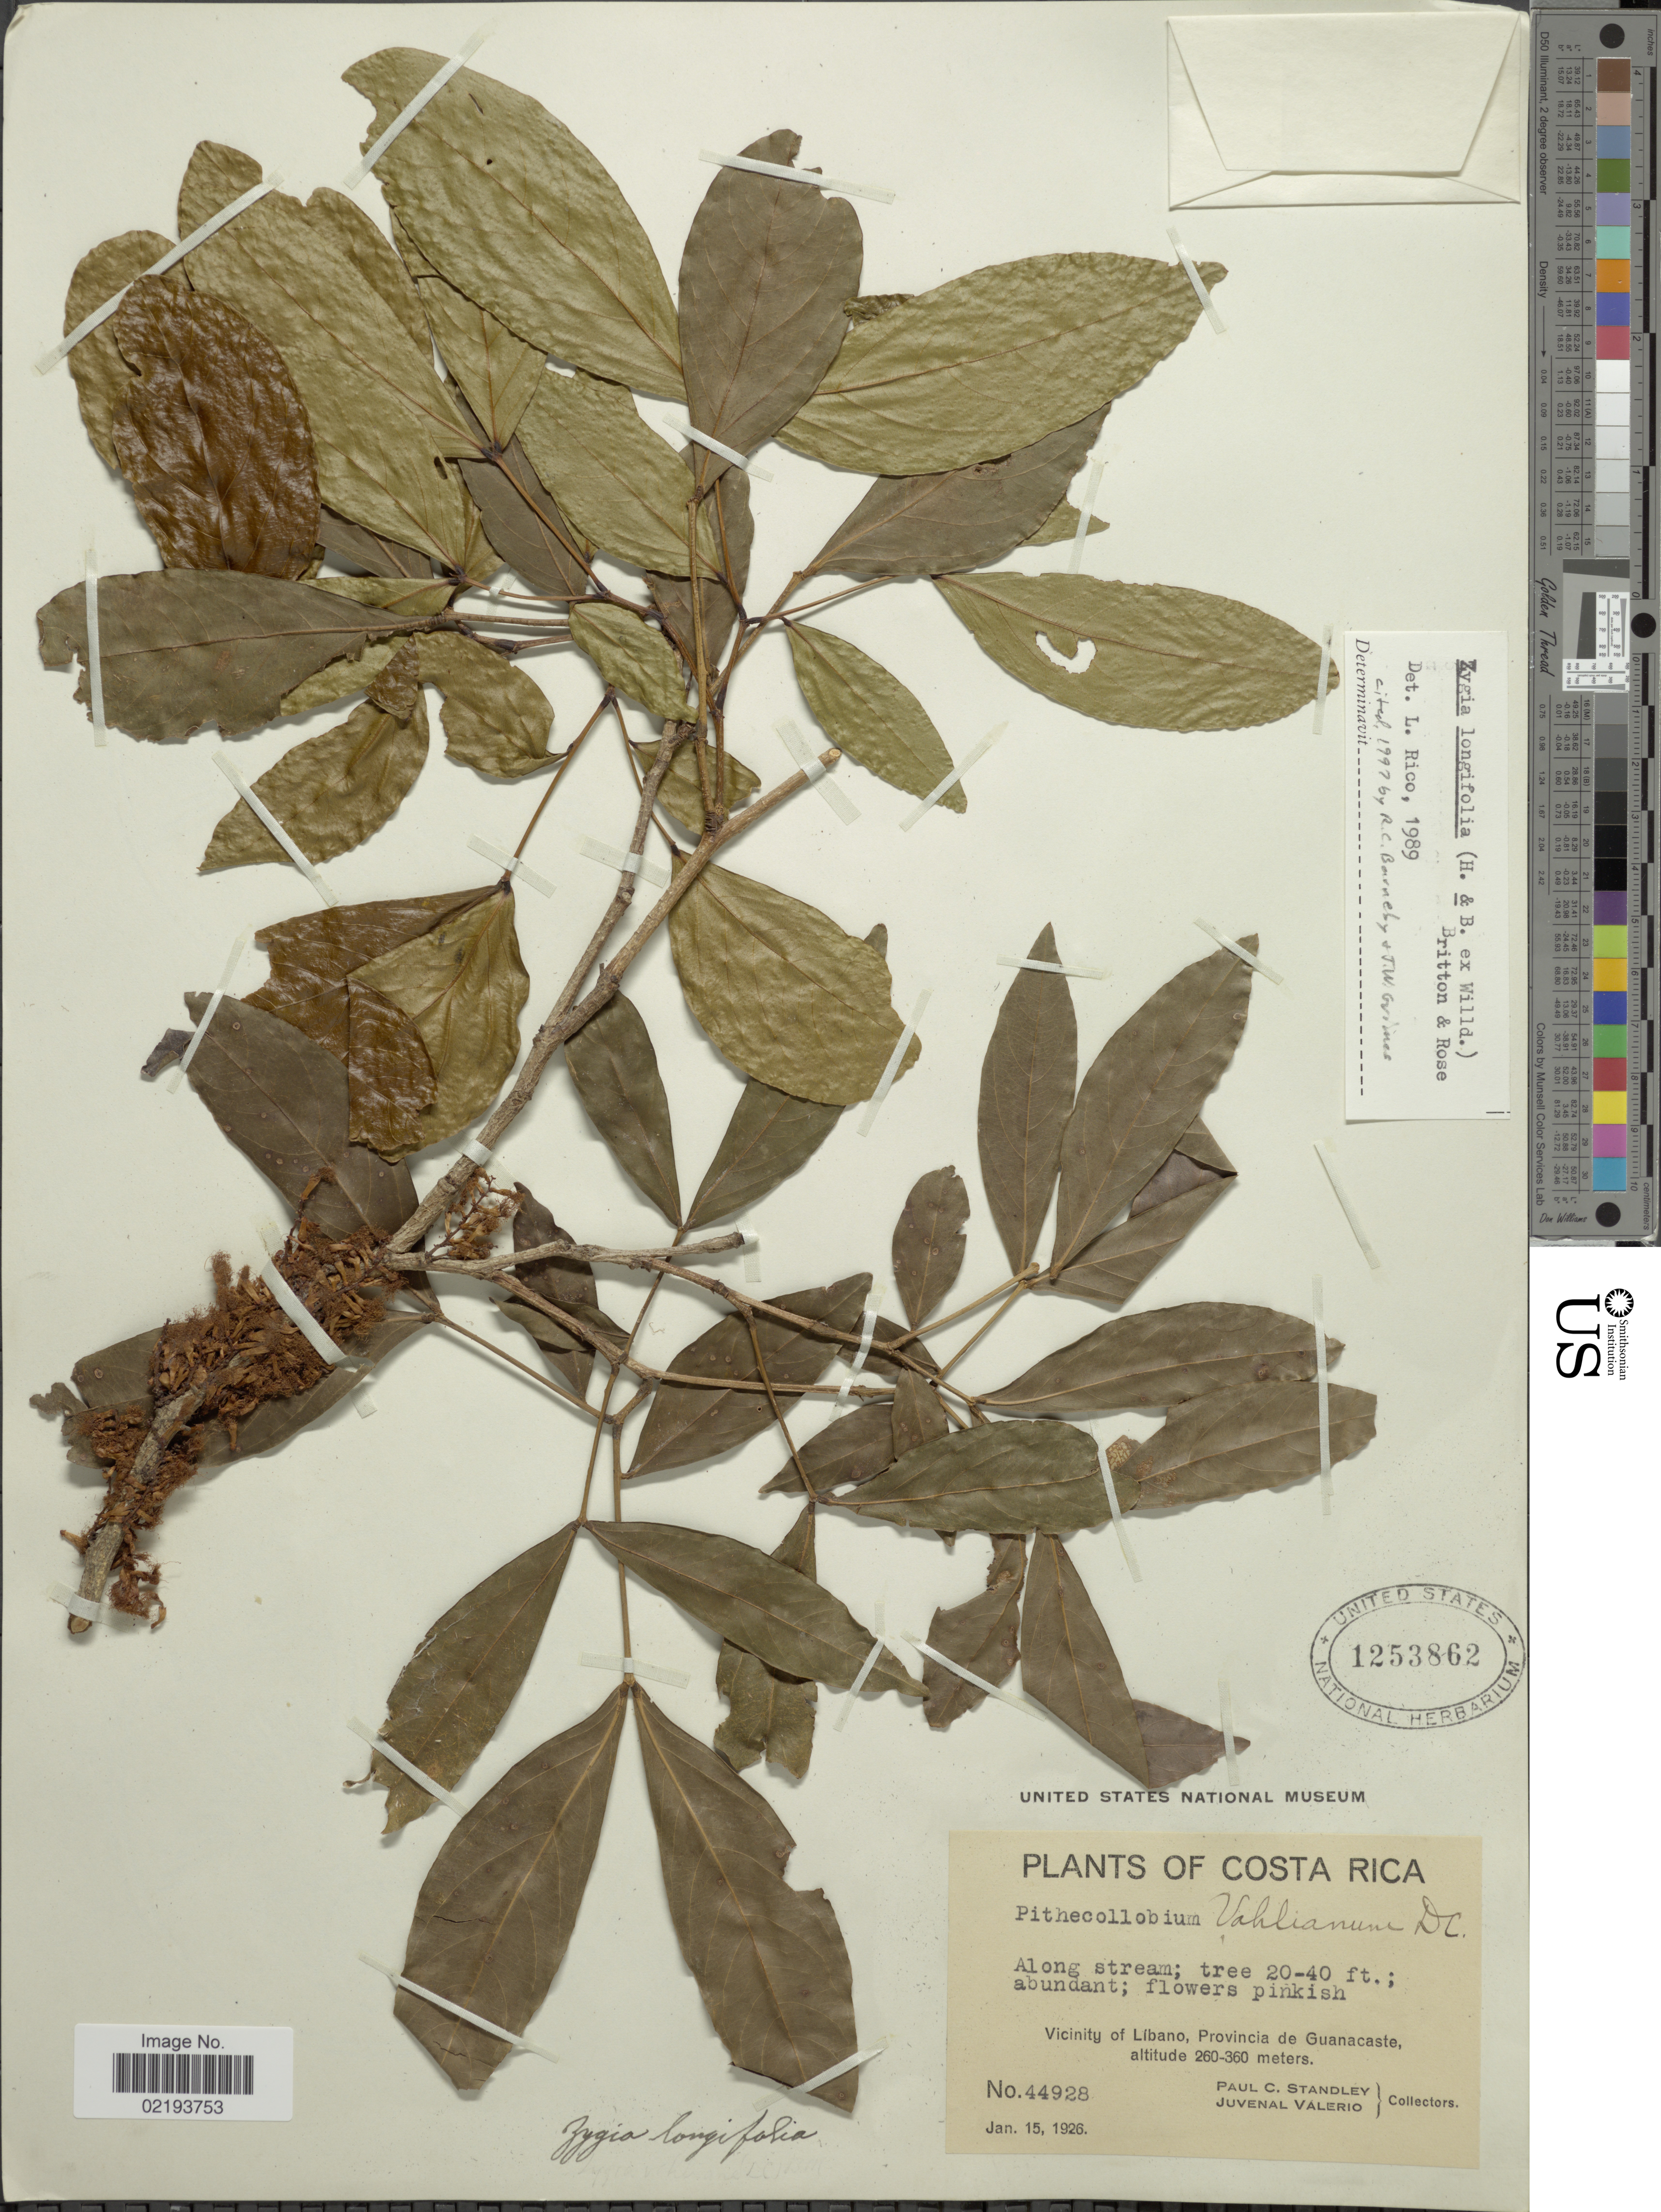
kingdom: Plantae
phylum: Tracheophyta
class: Magnoliopsida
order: Fabales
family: Fabaceae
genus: Zygia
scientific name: Zygia longifolia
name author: (Willd.) Britton & Rose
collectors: P. C. Standley & J. Valerio R.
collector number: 44928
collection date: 1926-01-15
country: Costa Rica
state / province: Guanacaste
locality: Along stream, Vicinity of Libano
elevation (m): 260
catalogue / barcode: US 1253862